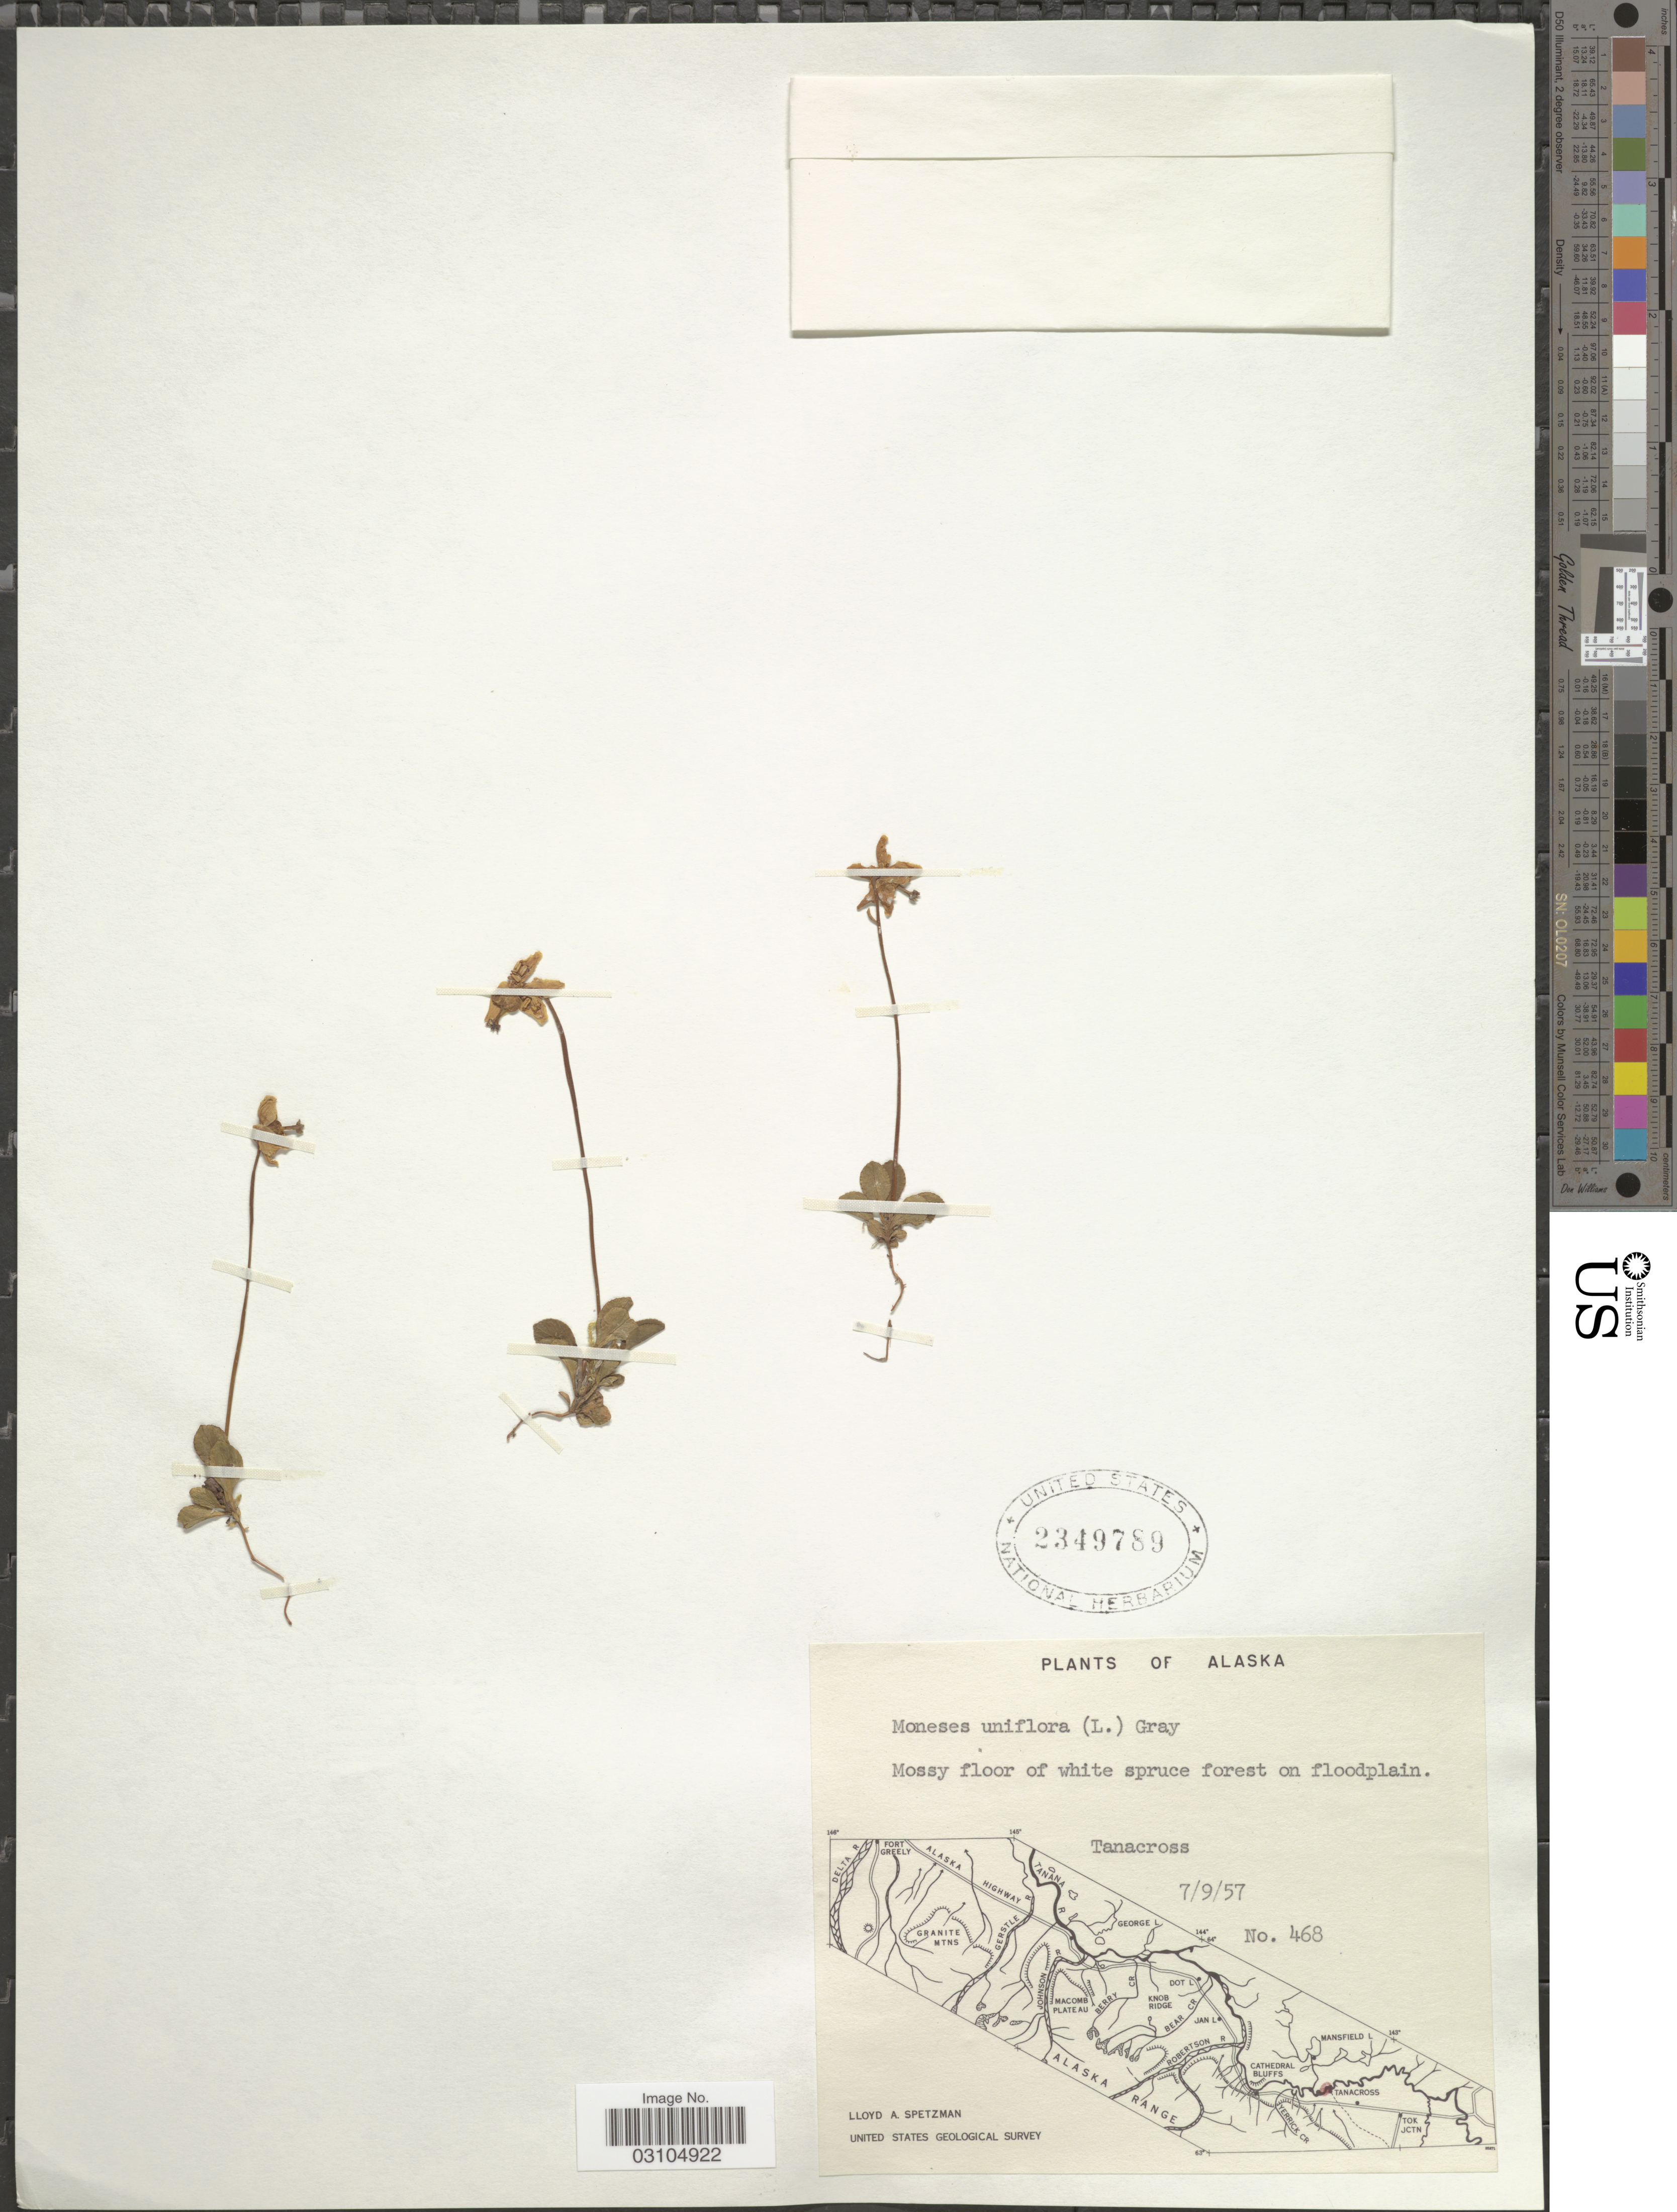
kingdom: Plantae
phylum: Tracheophyta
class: Magnoliopsida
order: Ericales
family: Ericaceae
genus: Moneses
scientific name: Moneses uniflora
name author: (L.) A. Gray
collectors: L. Spetzman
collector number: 468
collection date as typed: Transcribed d/m/y: 9/7/57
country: United States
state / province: Alaska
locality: Tanacross.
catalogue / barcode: US 2349789